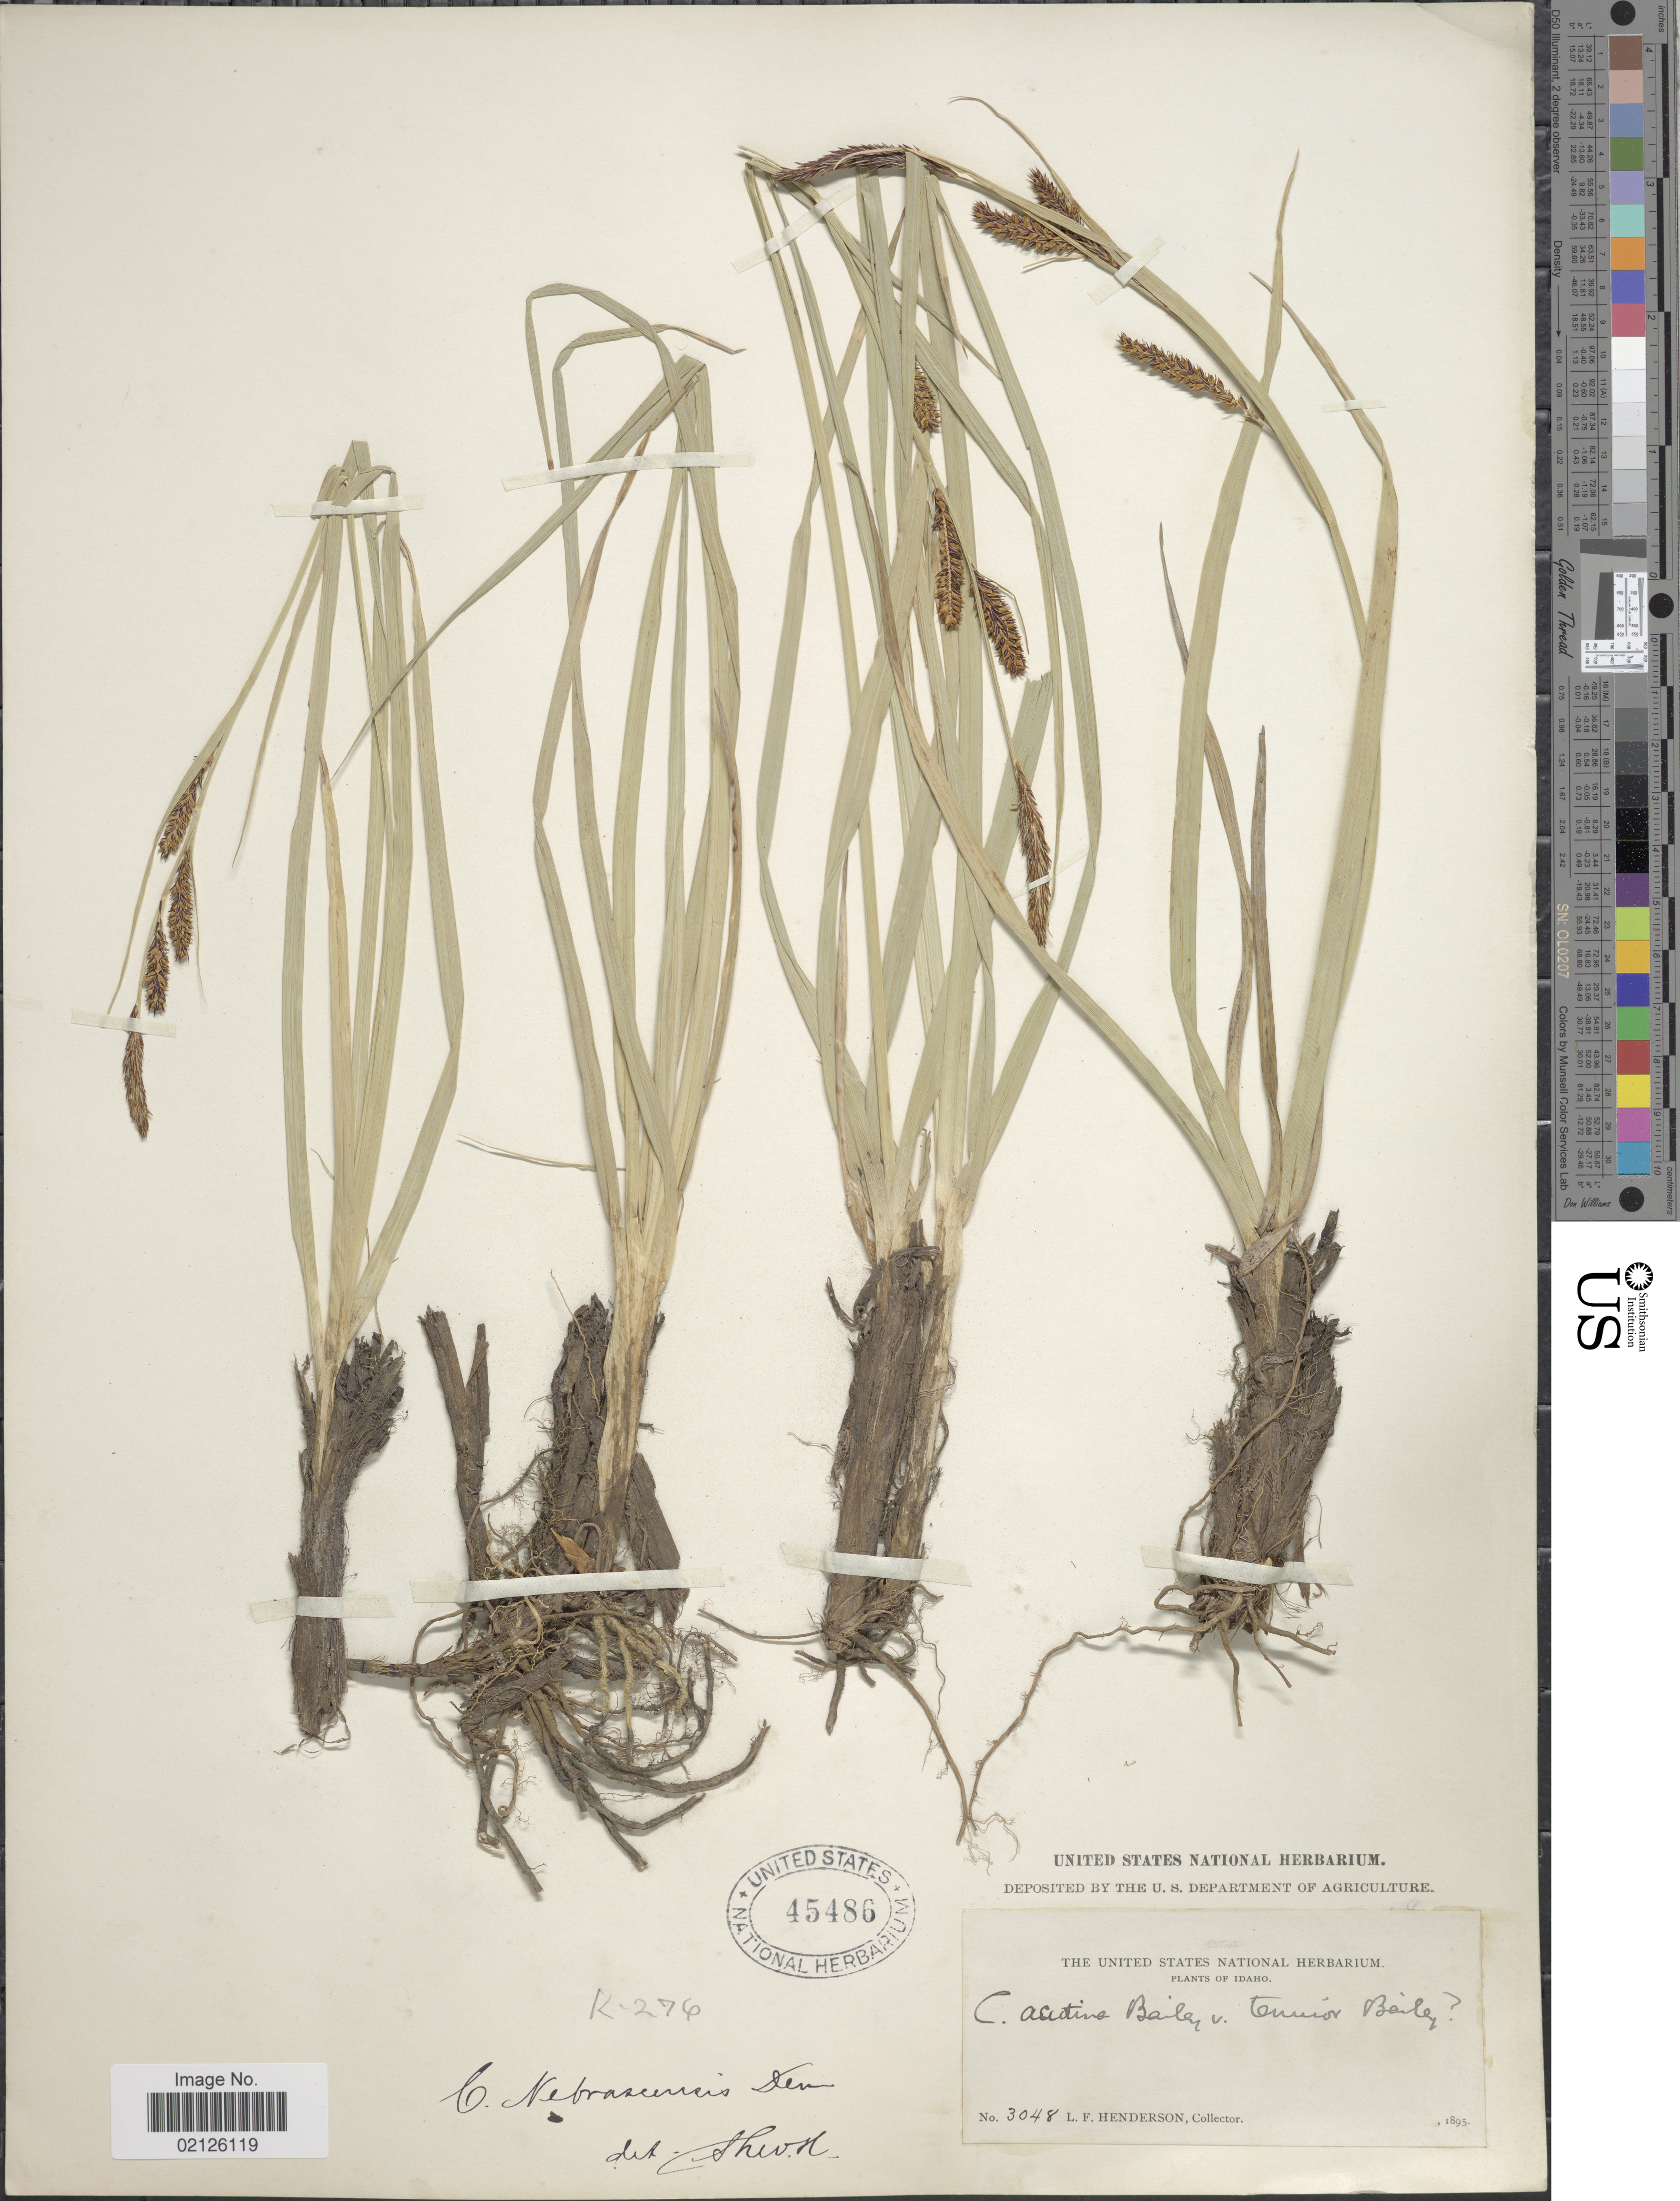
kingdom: Plantae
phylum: Tracheophyta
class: Liliopsida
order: Poales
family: Cyperaceae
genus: Carex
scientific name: Carex nebrascensis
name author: Dewey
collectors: L. Henderson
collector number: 3048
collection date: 1895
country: United States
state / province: Idaho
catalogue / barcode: US 45486